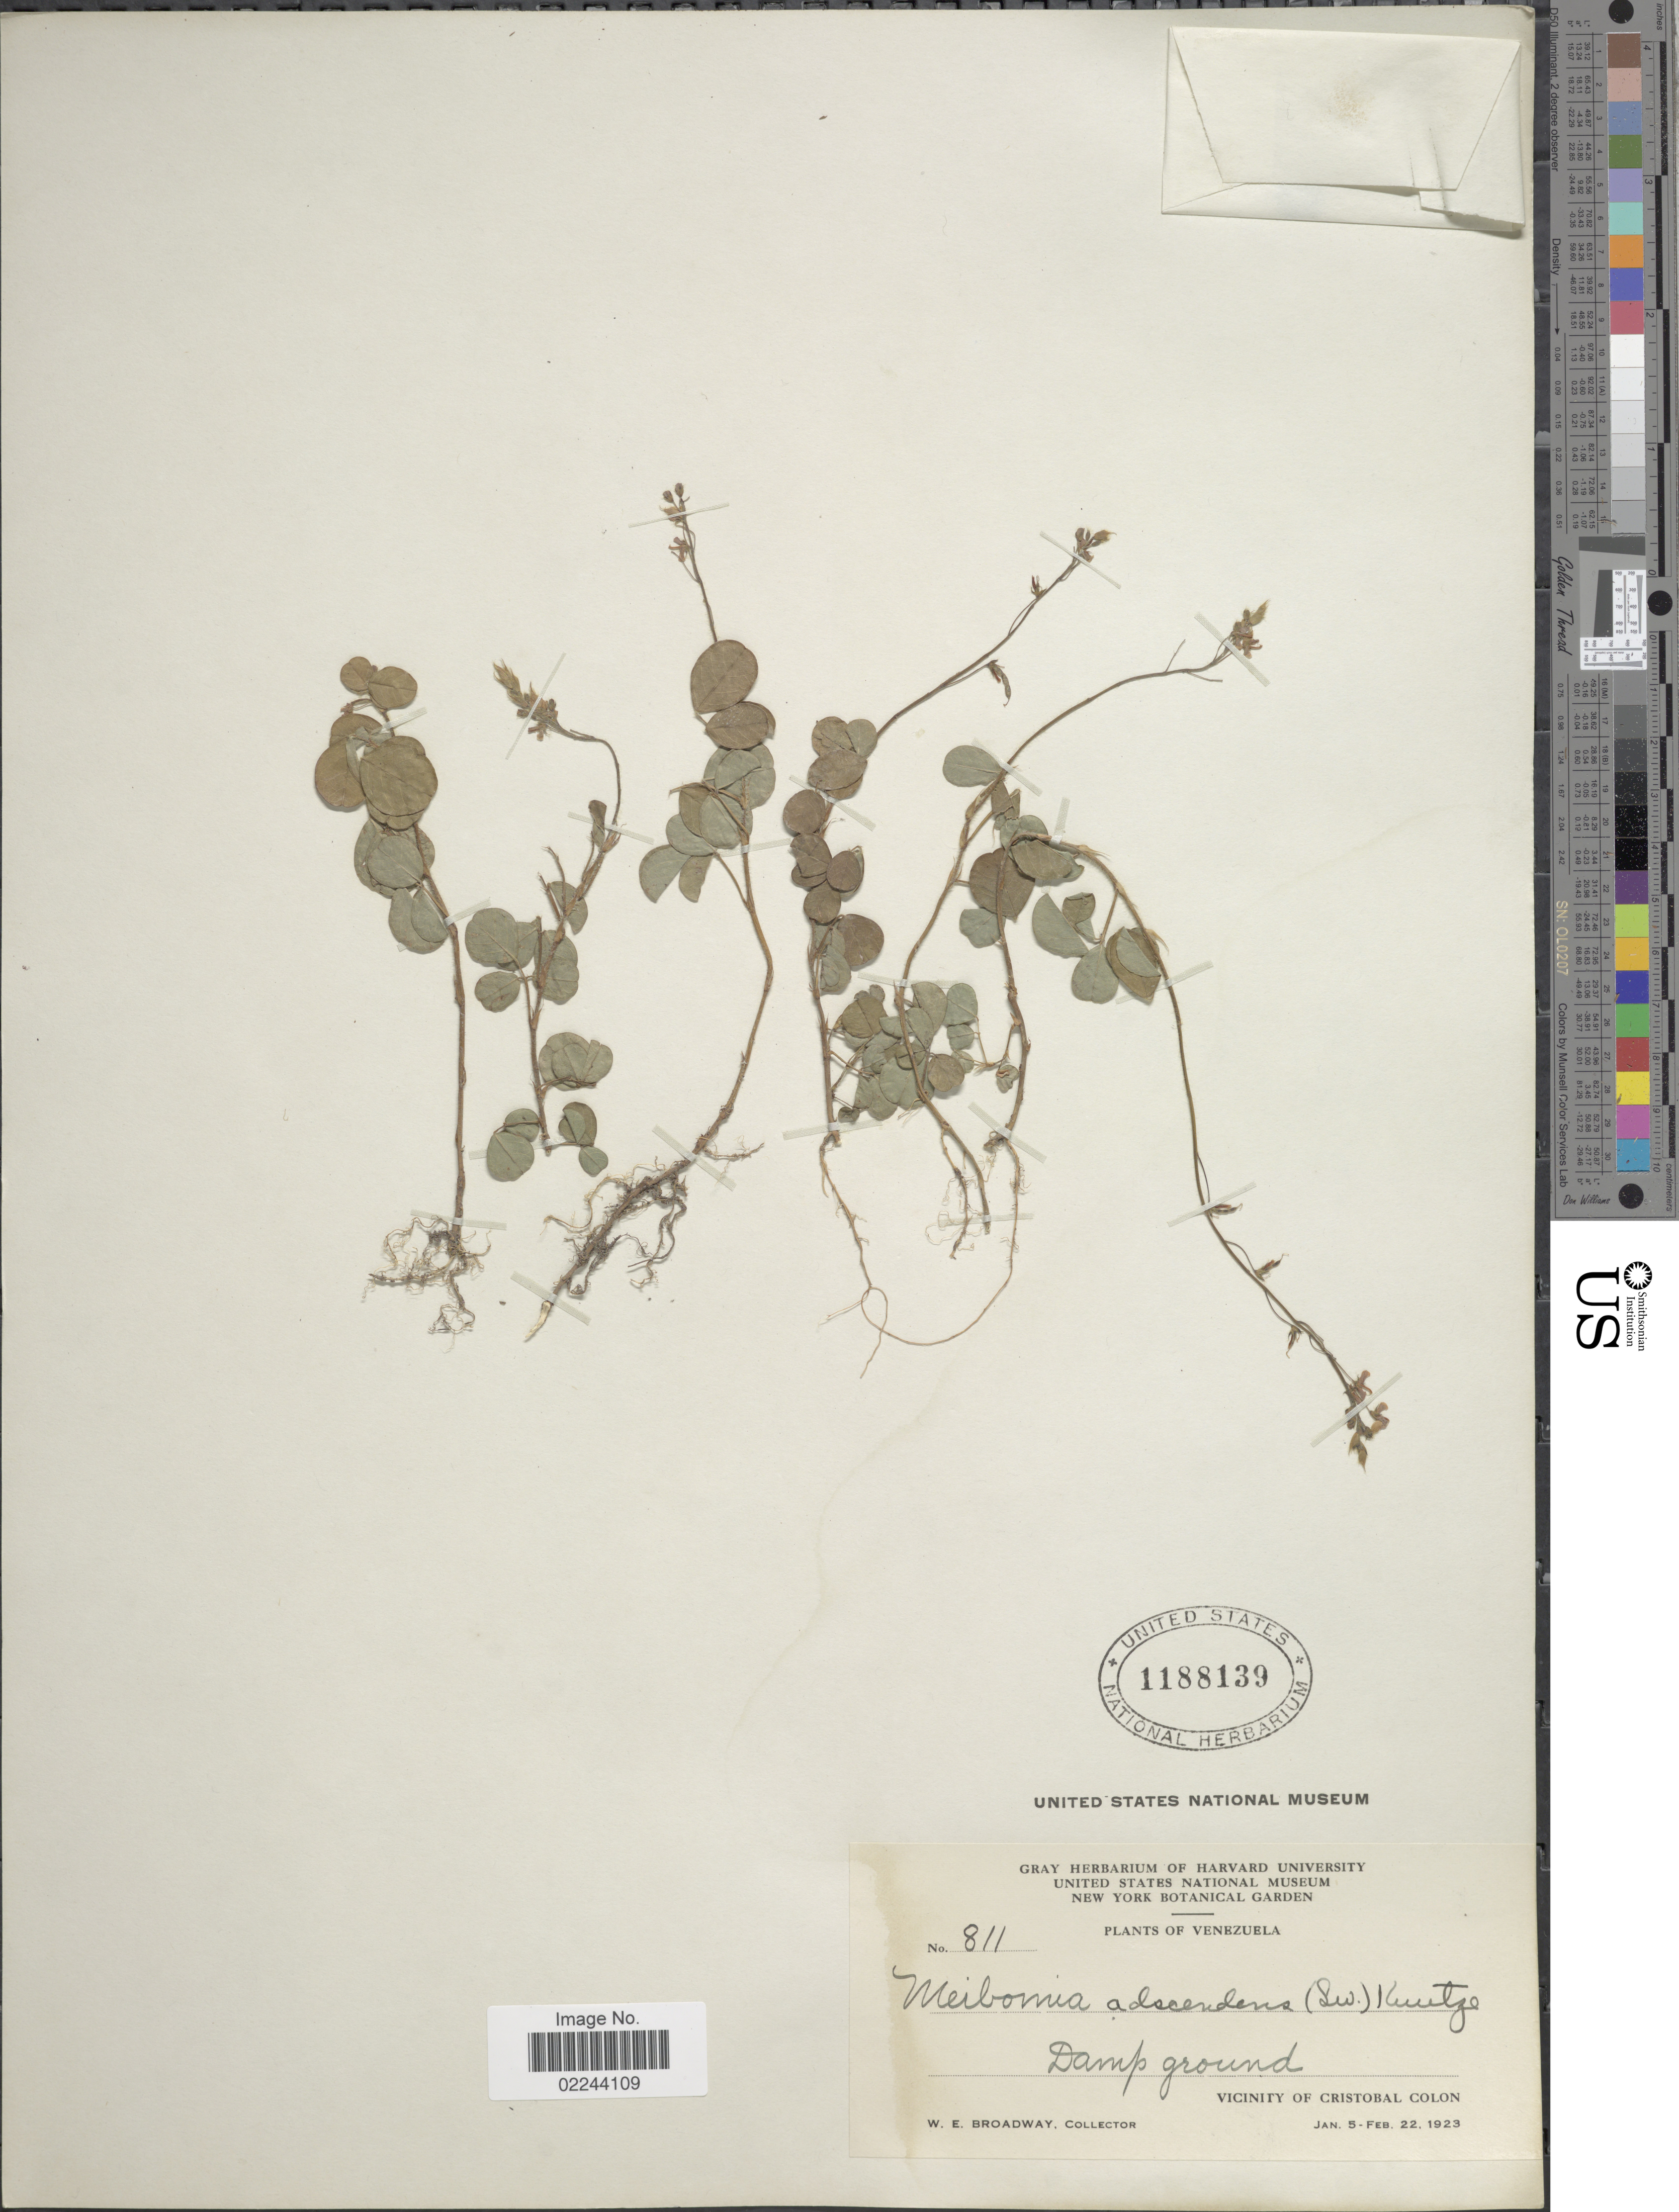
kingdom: Plantae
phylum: Tracheophyta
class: Magnoliopsida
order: Fabales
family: Fabaceae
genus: Grona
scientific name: Grona adscendens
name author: (Sw.) H. Ohashi & K. Ohashi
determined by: Strong, Mark T., (BOT), Smithsonian Institution - National Museum of Natural History (UNITED STATES)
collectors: W. E. Broadway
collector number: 811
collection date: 1923-01-05/1923-02-22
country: Venezuela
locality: Damp ground, Vicinity of Cristobal Colon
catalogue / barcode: US 1188139